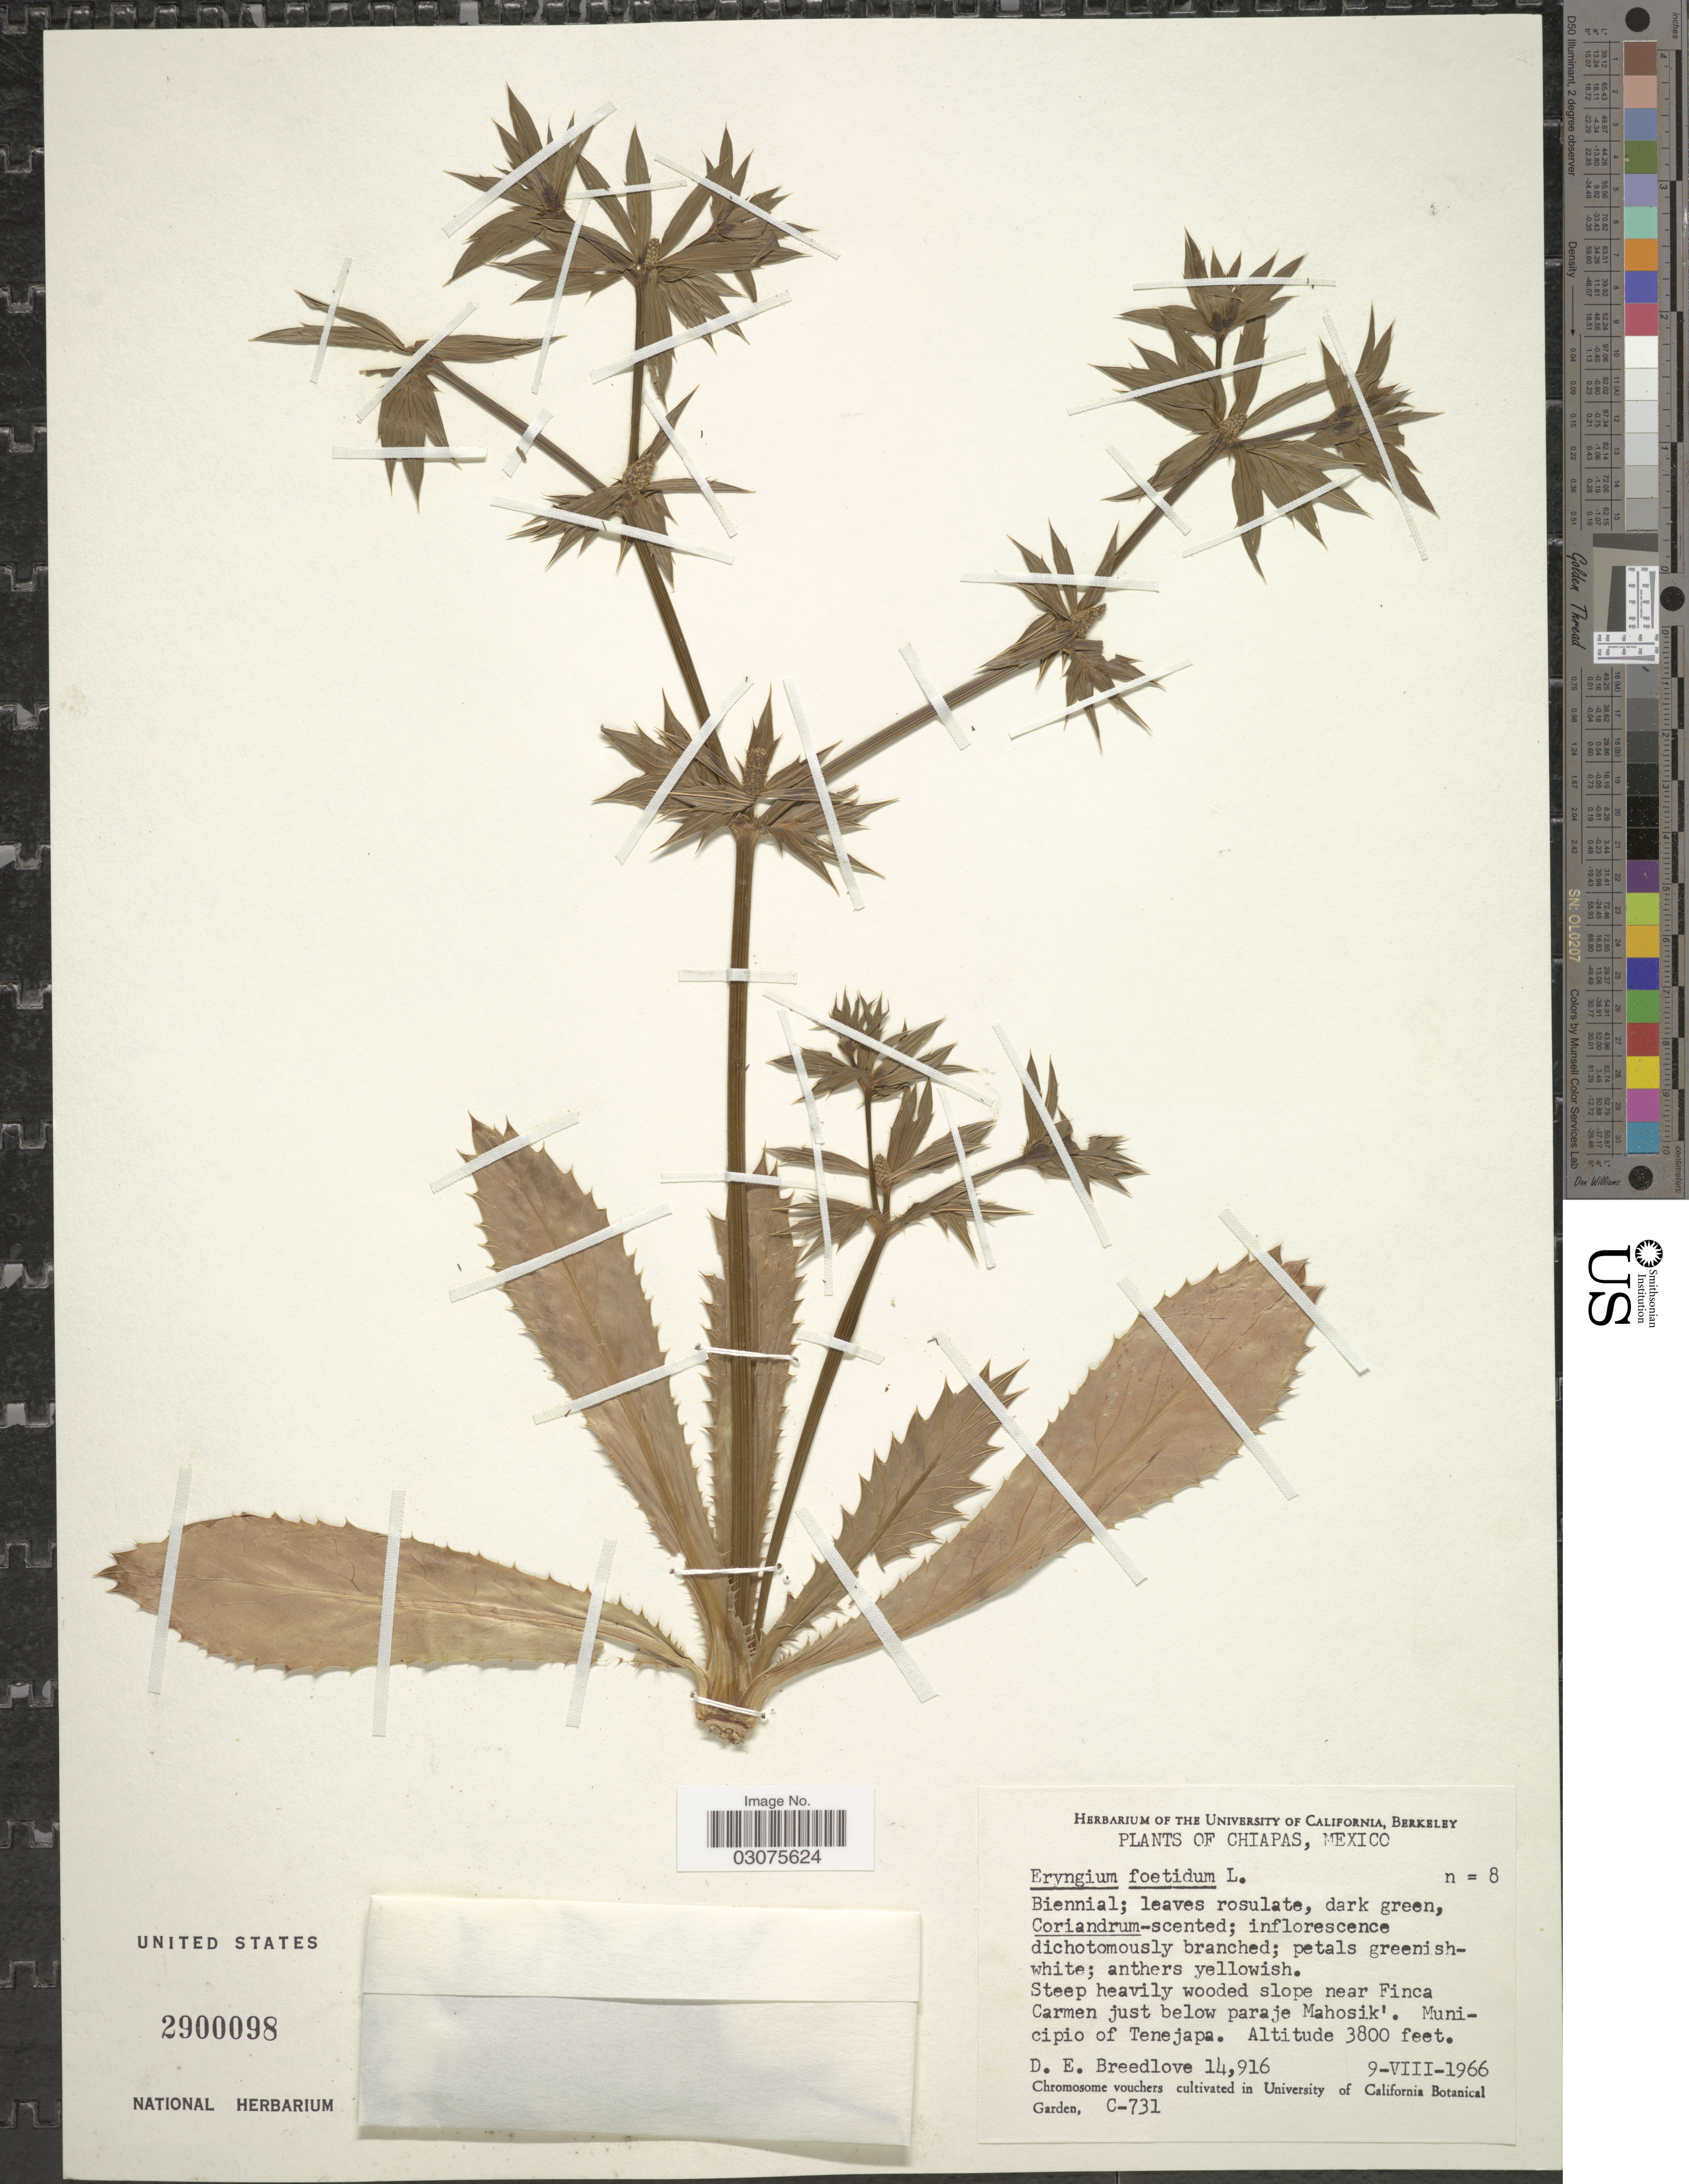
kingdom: Plantae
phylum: Tracheophyta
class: Magnoliopsida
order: Apiales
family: Apiaceae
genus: Eryngium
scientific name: Eryngium foetidum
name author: L.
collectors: D. E. Breedlove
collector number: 14916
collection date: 1966-08-09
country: Mexico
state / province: Chiapas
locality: Near Fina Carmen just below paraje Mahosik'. Municipio of Tenejapa.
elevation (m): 1158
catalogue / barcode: US 2900098